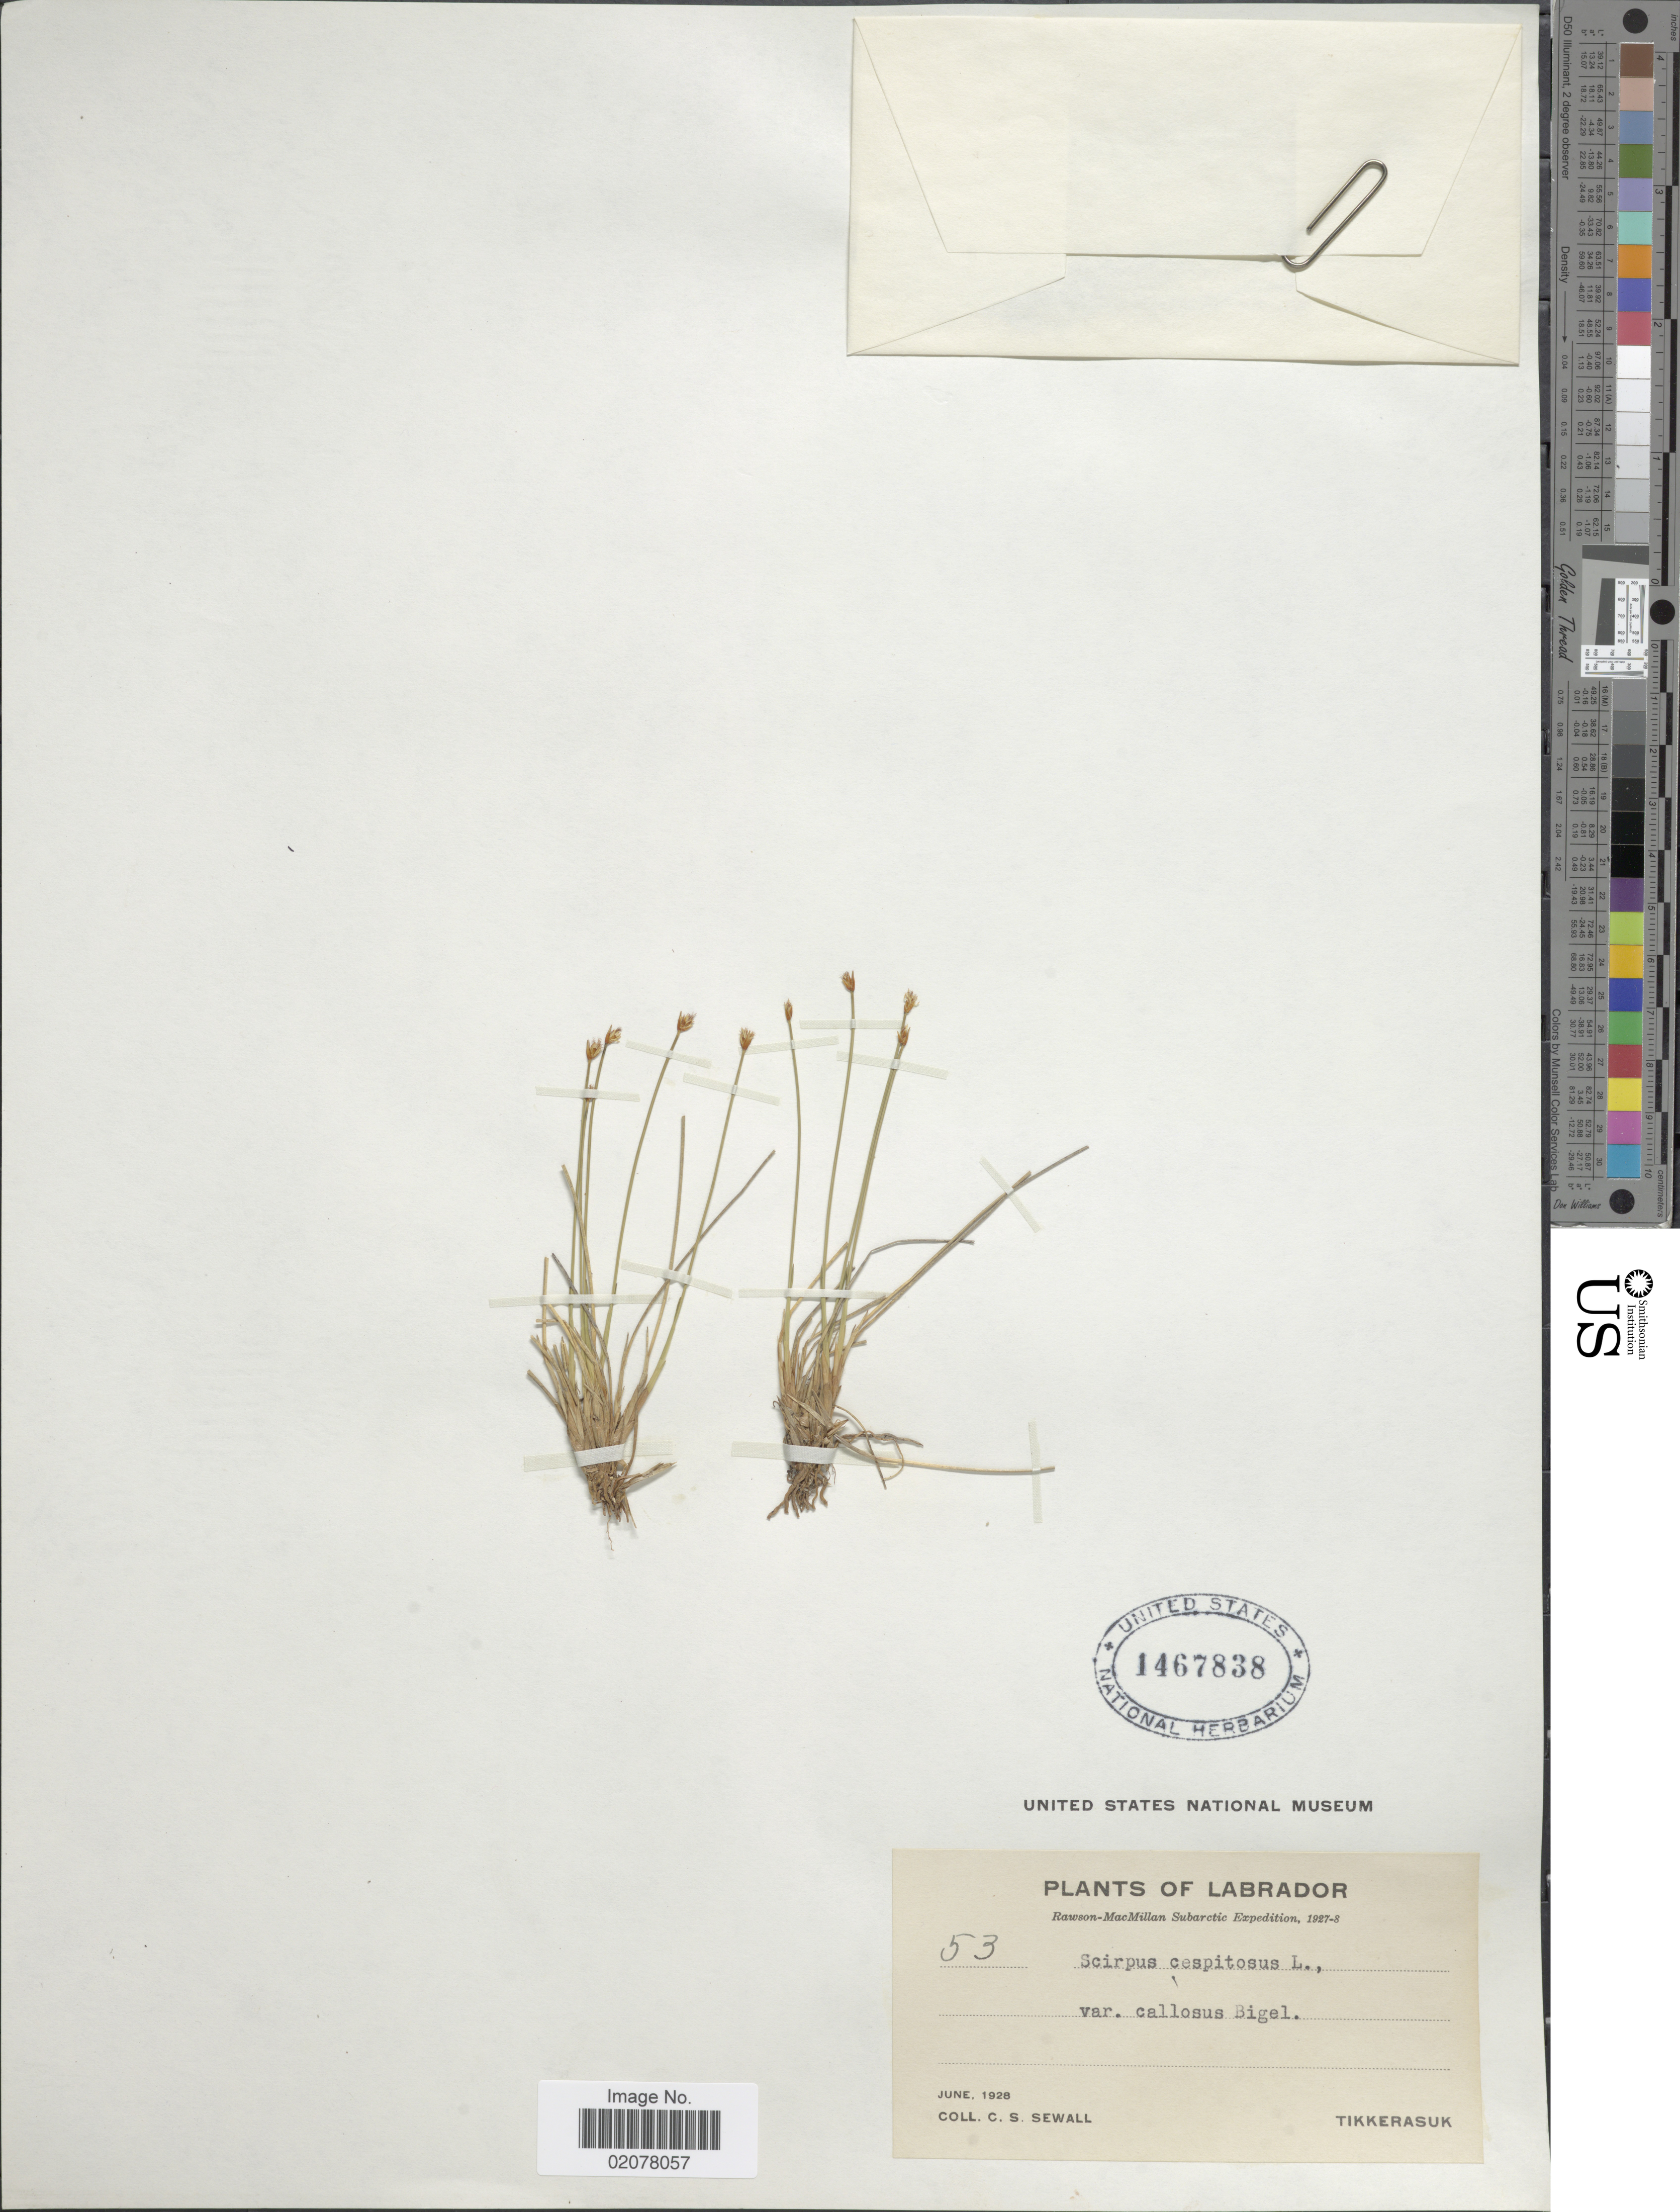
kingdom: Plantae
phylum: Tracheophyta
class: Liliopsida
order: Poales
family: Cyperaceae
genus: Trichophorum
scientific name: Trichophorum cespitosum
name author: (L.) Hartm.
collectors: C. Sewall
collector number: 53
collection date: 1928-06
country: Canada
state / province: Newfoundland and Labrador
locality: Labrador. Tikkerasuk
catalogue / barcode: US 1467838